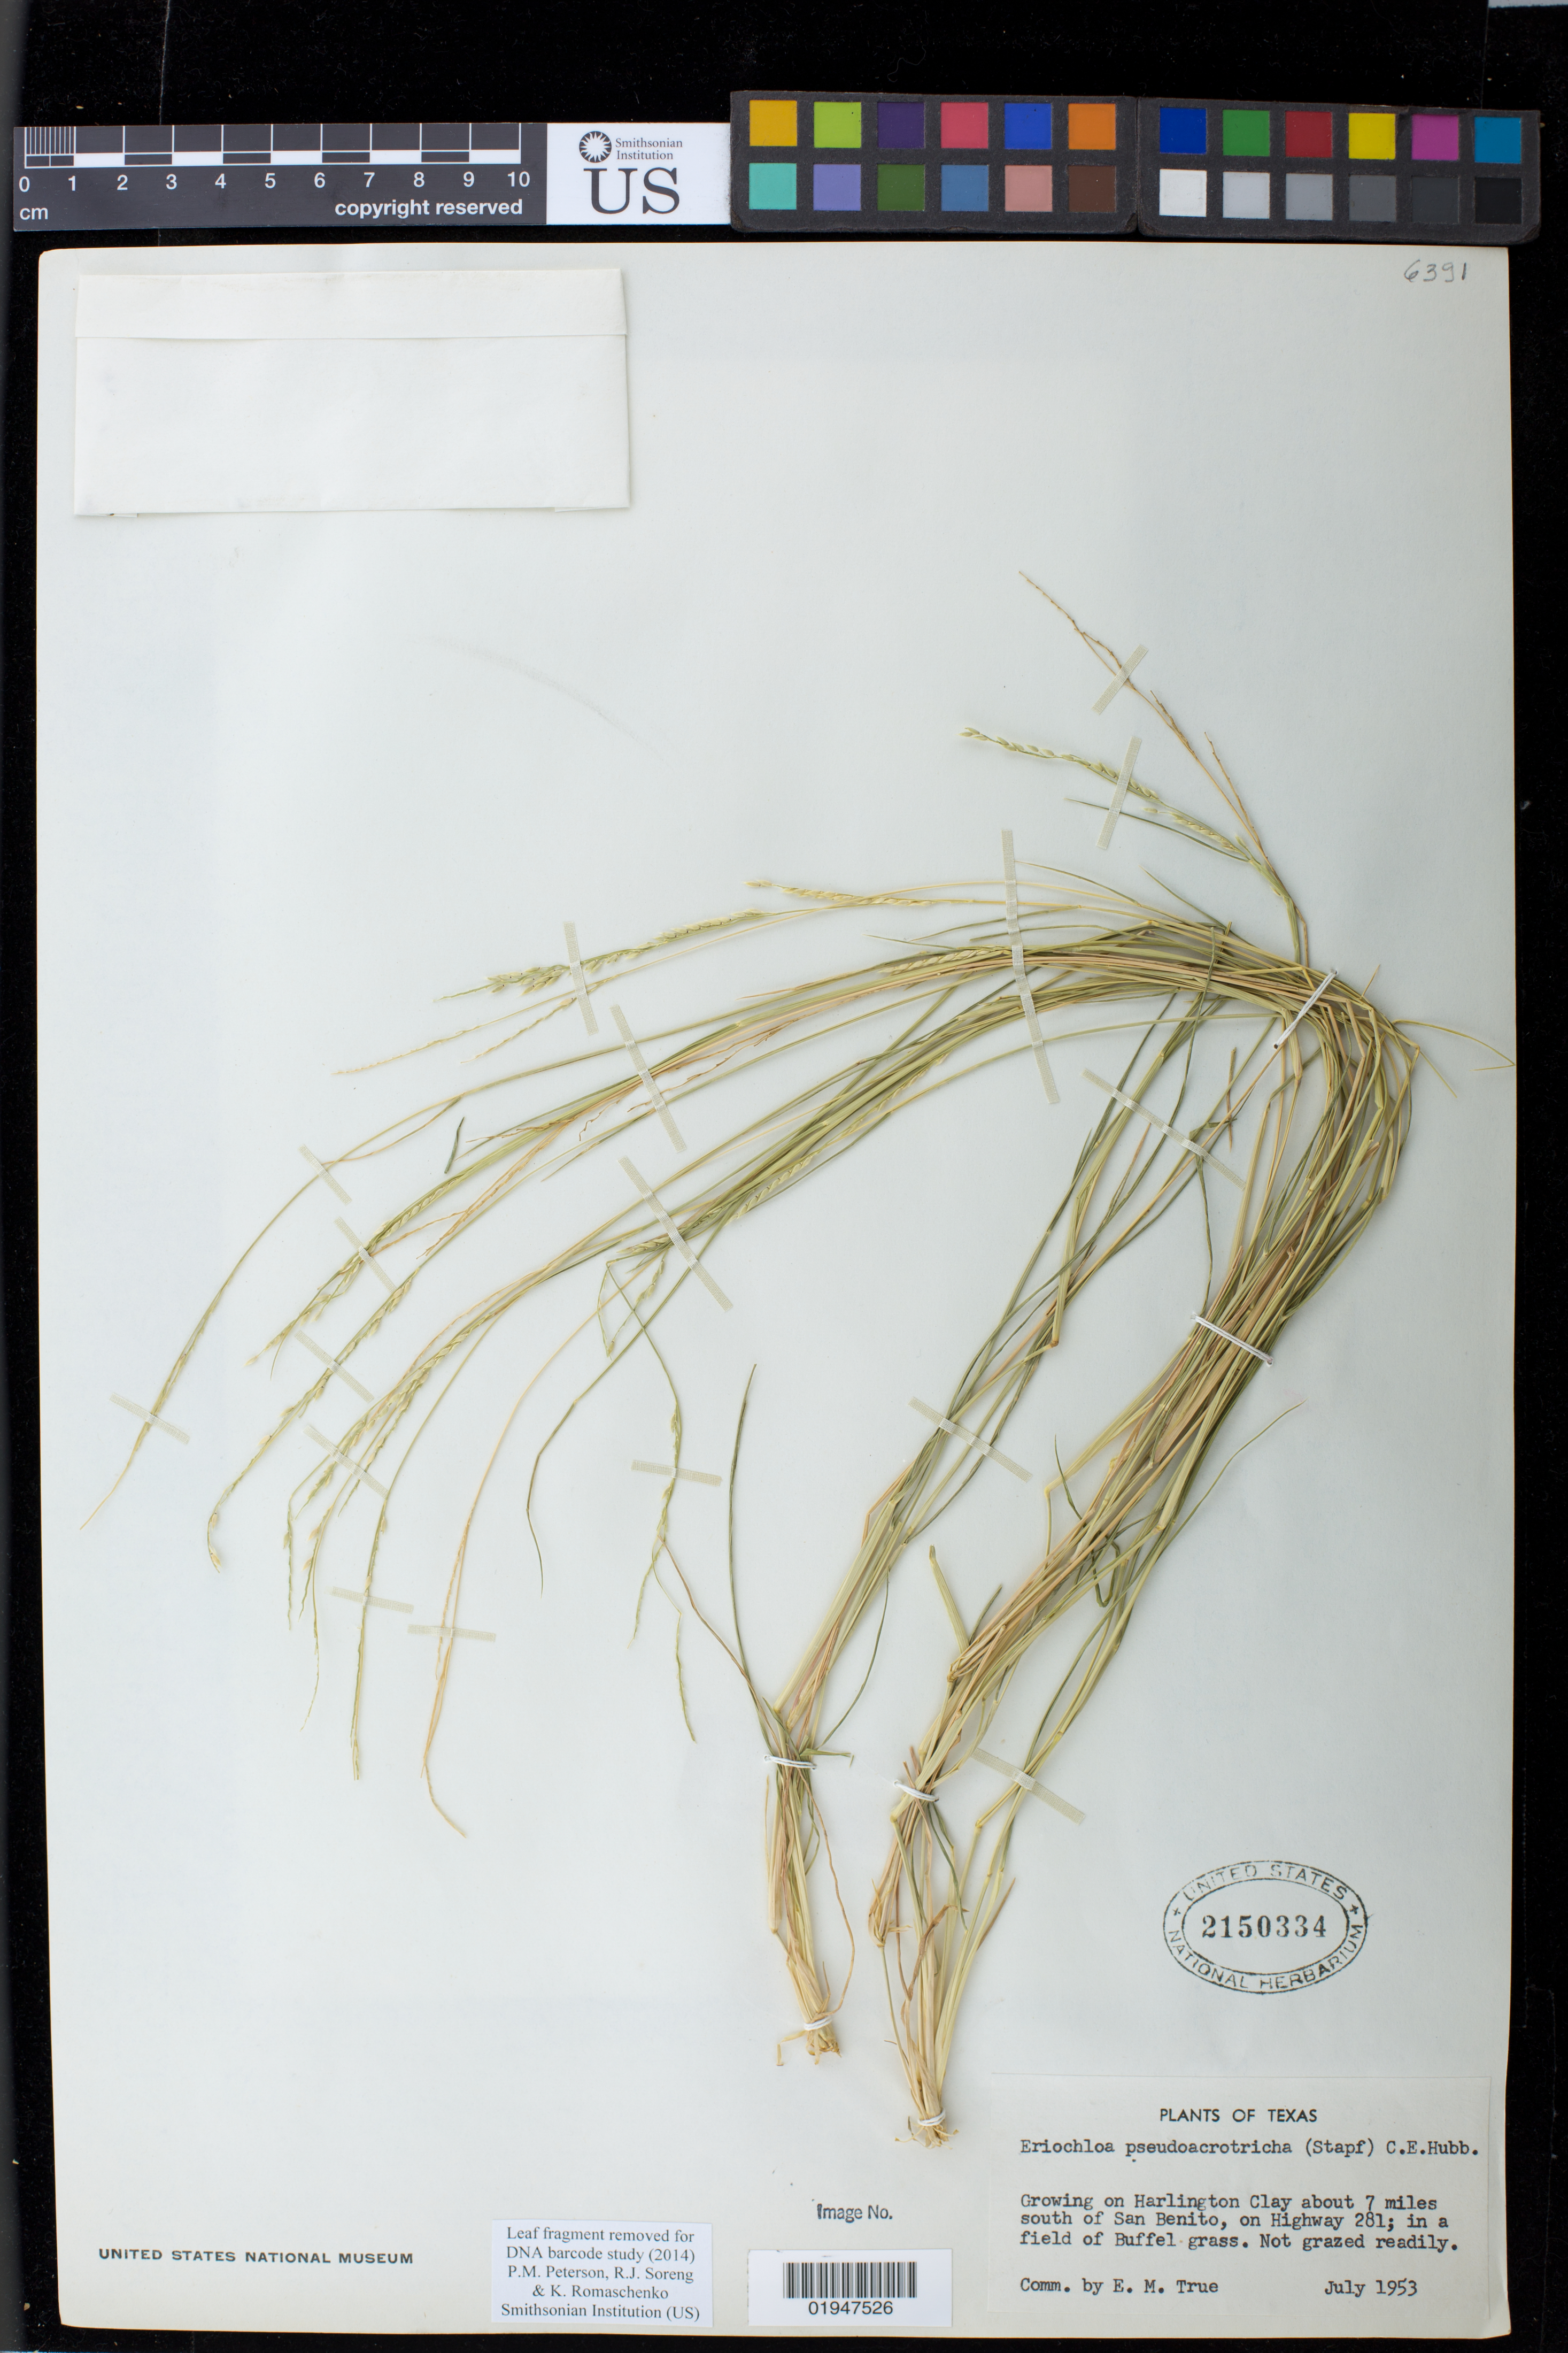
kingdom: Plantae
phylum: Tracheophyta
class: Liliopsida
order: Poales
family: Poaceae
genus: Eriochloa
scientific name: Eriochloa pseudoacrotricha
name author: (Stapf & Thell.) J.M. Black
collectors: E. True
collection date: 1953-07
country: United States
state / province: Texas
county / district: Cameron County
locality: about 7 miles south of San Benito, on Highway 281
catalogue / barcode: US 2150334